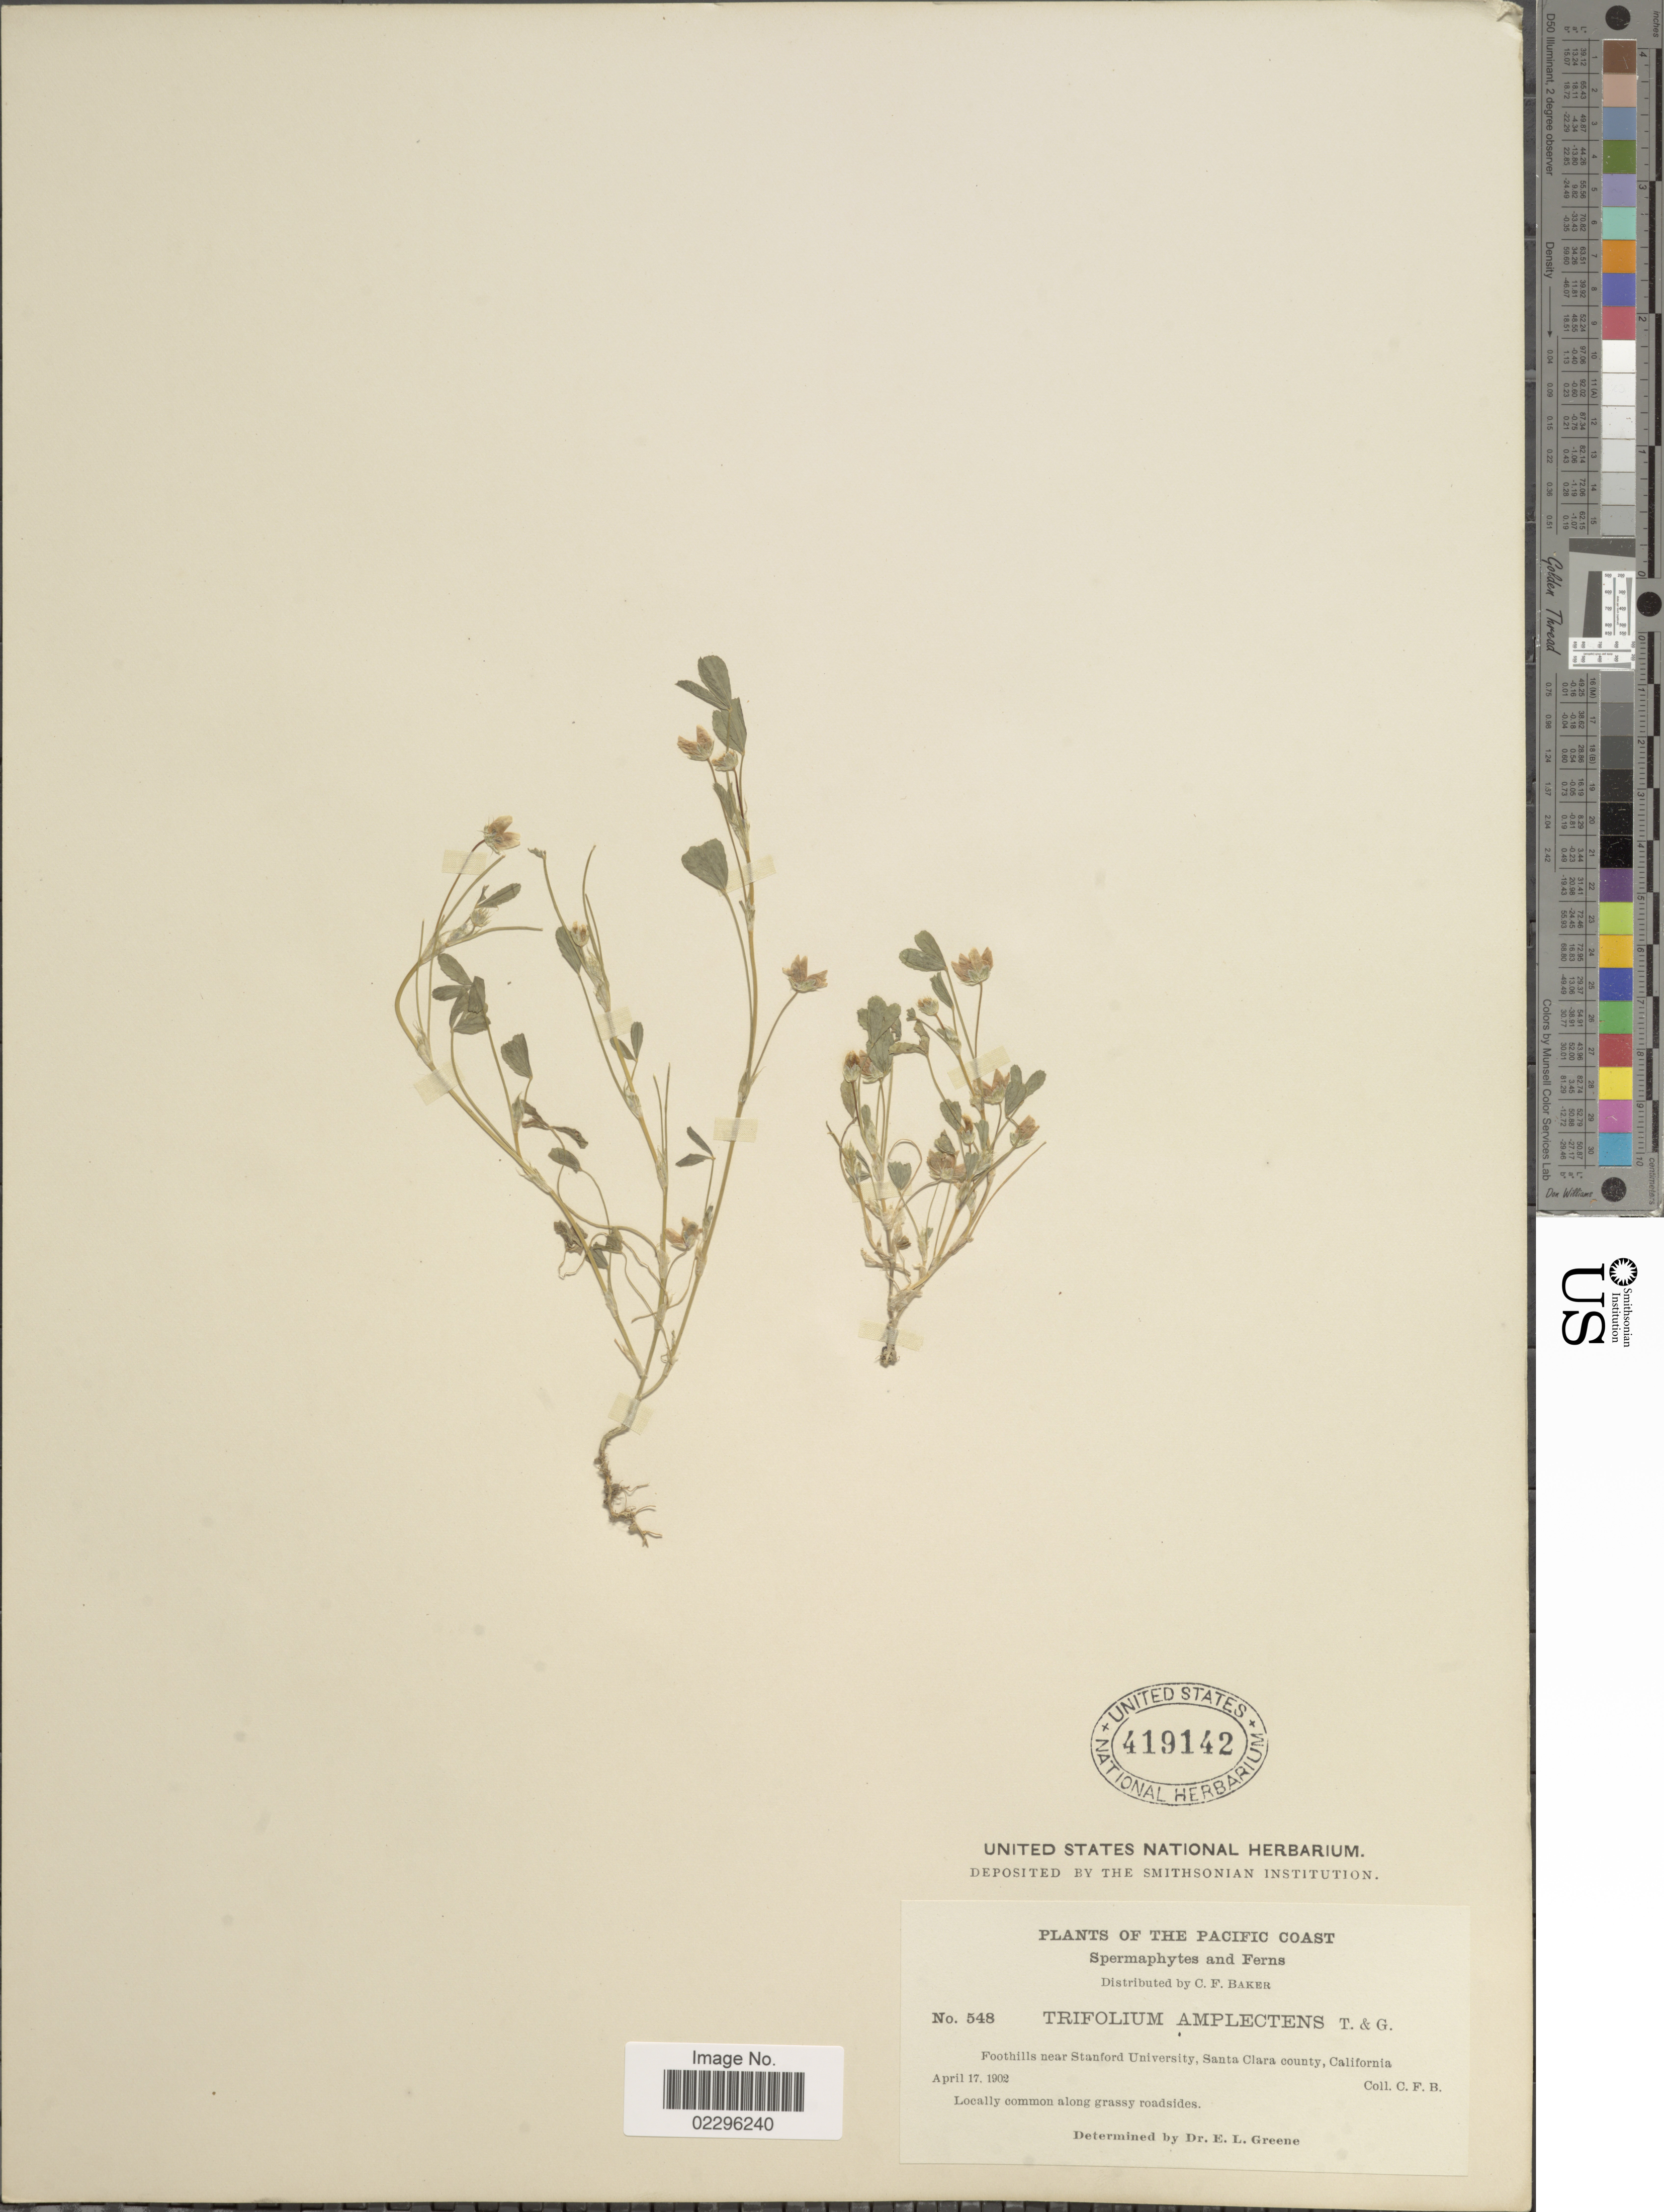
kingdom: Plantae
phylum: Tracheophyta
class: Magnoliopsida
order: Fabales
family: Fabaceae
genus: Trifolium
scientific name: Trifolium depauperatum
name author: Desv.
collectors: C. F. Baker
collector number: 548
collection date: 1902-04-17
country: United States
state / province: California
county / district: Santa Clara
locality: The Pacific Coast. Foothills near Stanford University, Santa Clara county.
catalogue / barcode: US 419142